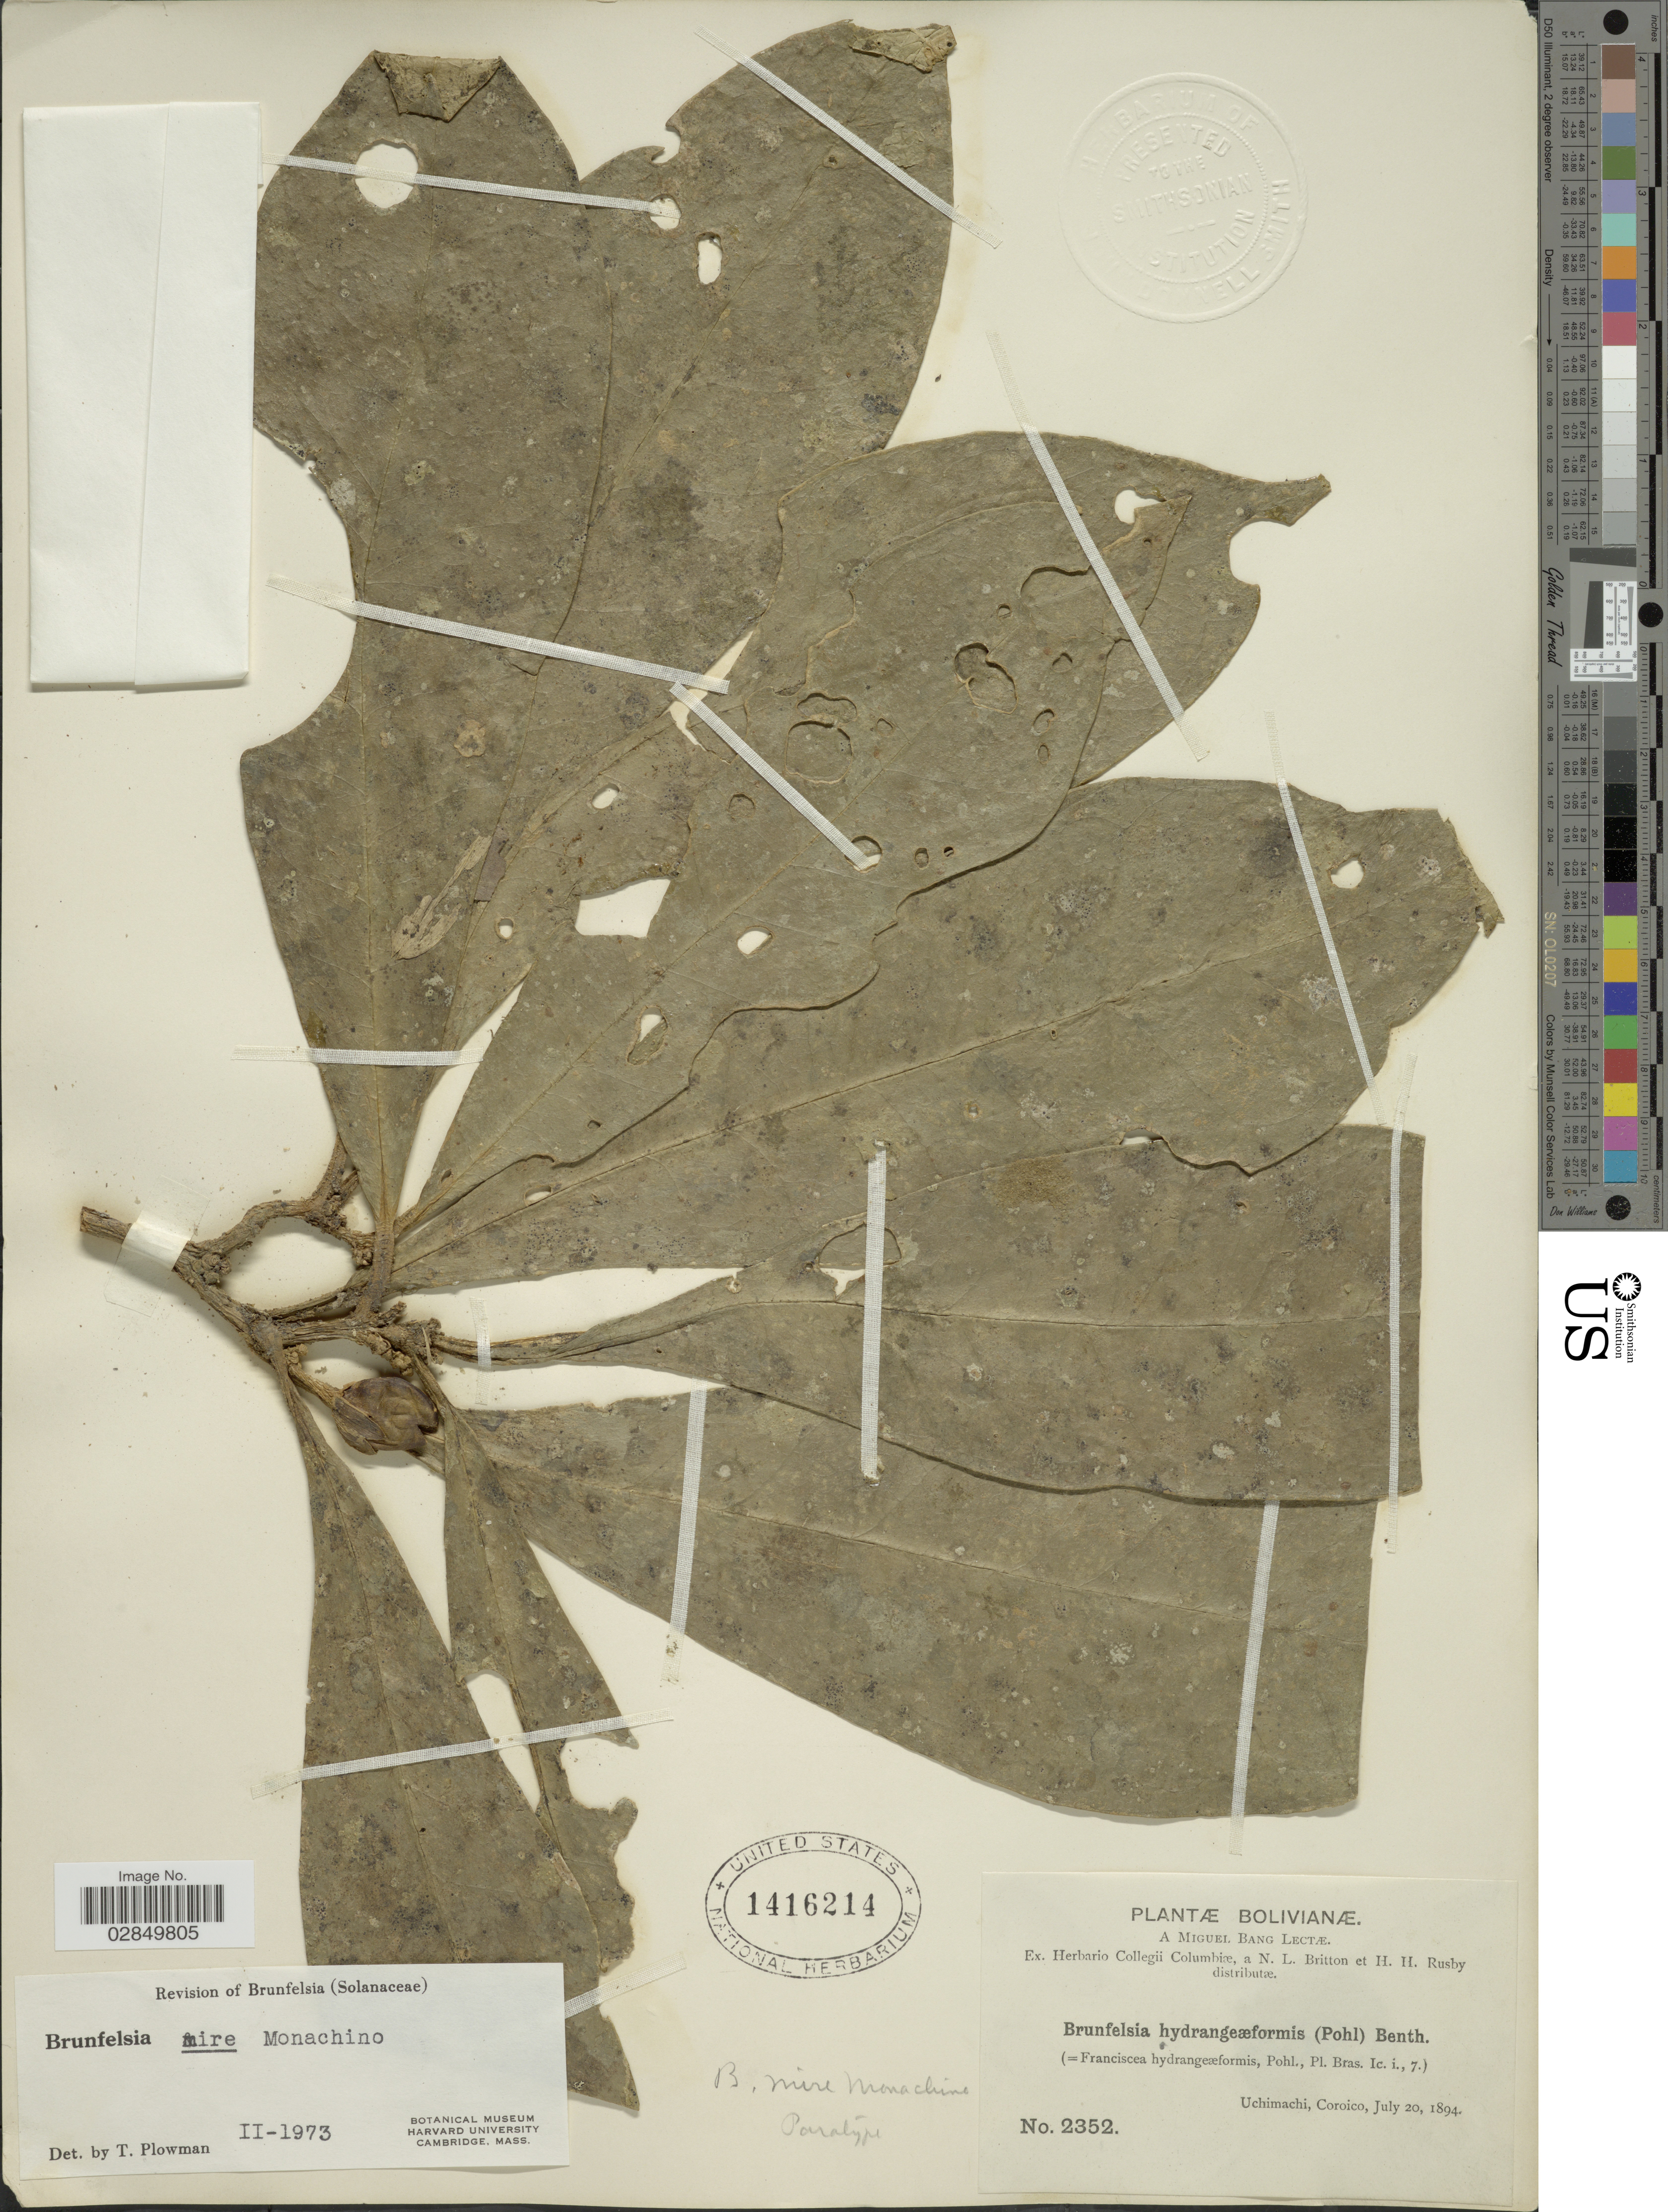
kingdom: Plantae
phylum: Tracheophyta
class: Magnoliopsida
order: Solanales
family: Solanaceae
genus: Brunfelsia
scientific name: Brunfelsia mire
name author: Monach.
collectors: M. Bang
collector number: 2352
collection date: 1894-07-20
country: Bolivia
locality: Uchimachi, Coroico.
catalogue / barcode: US 1416214